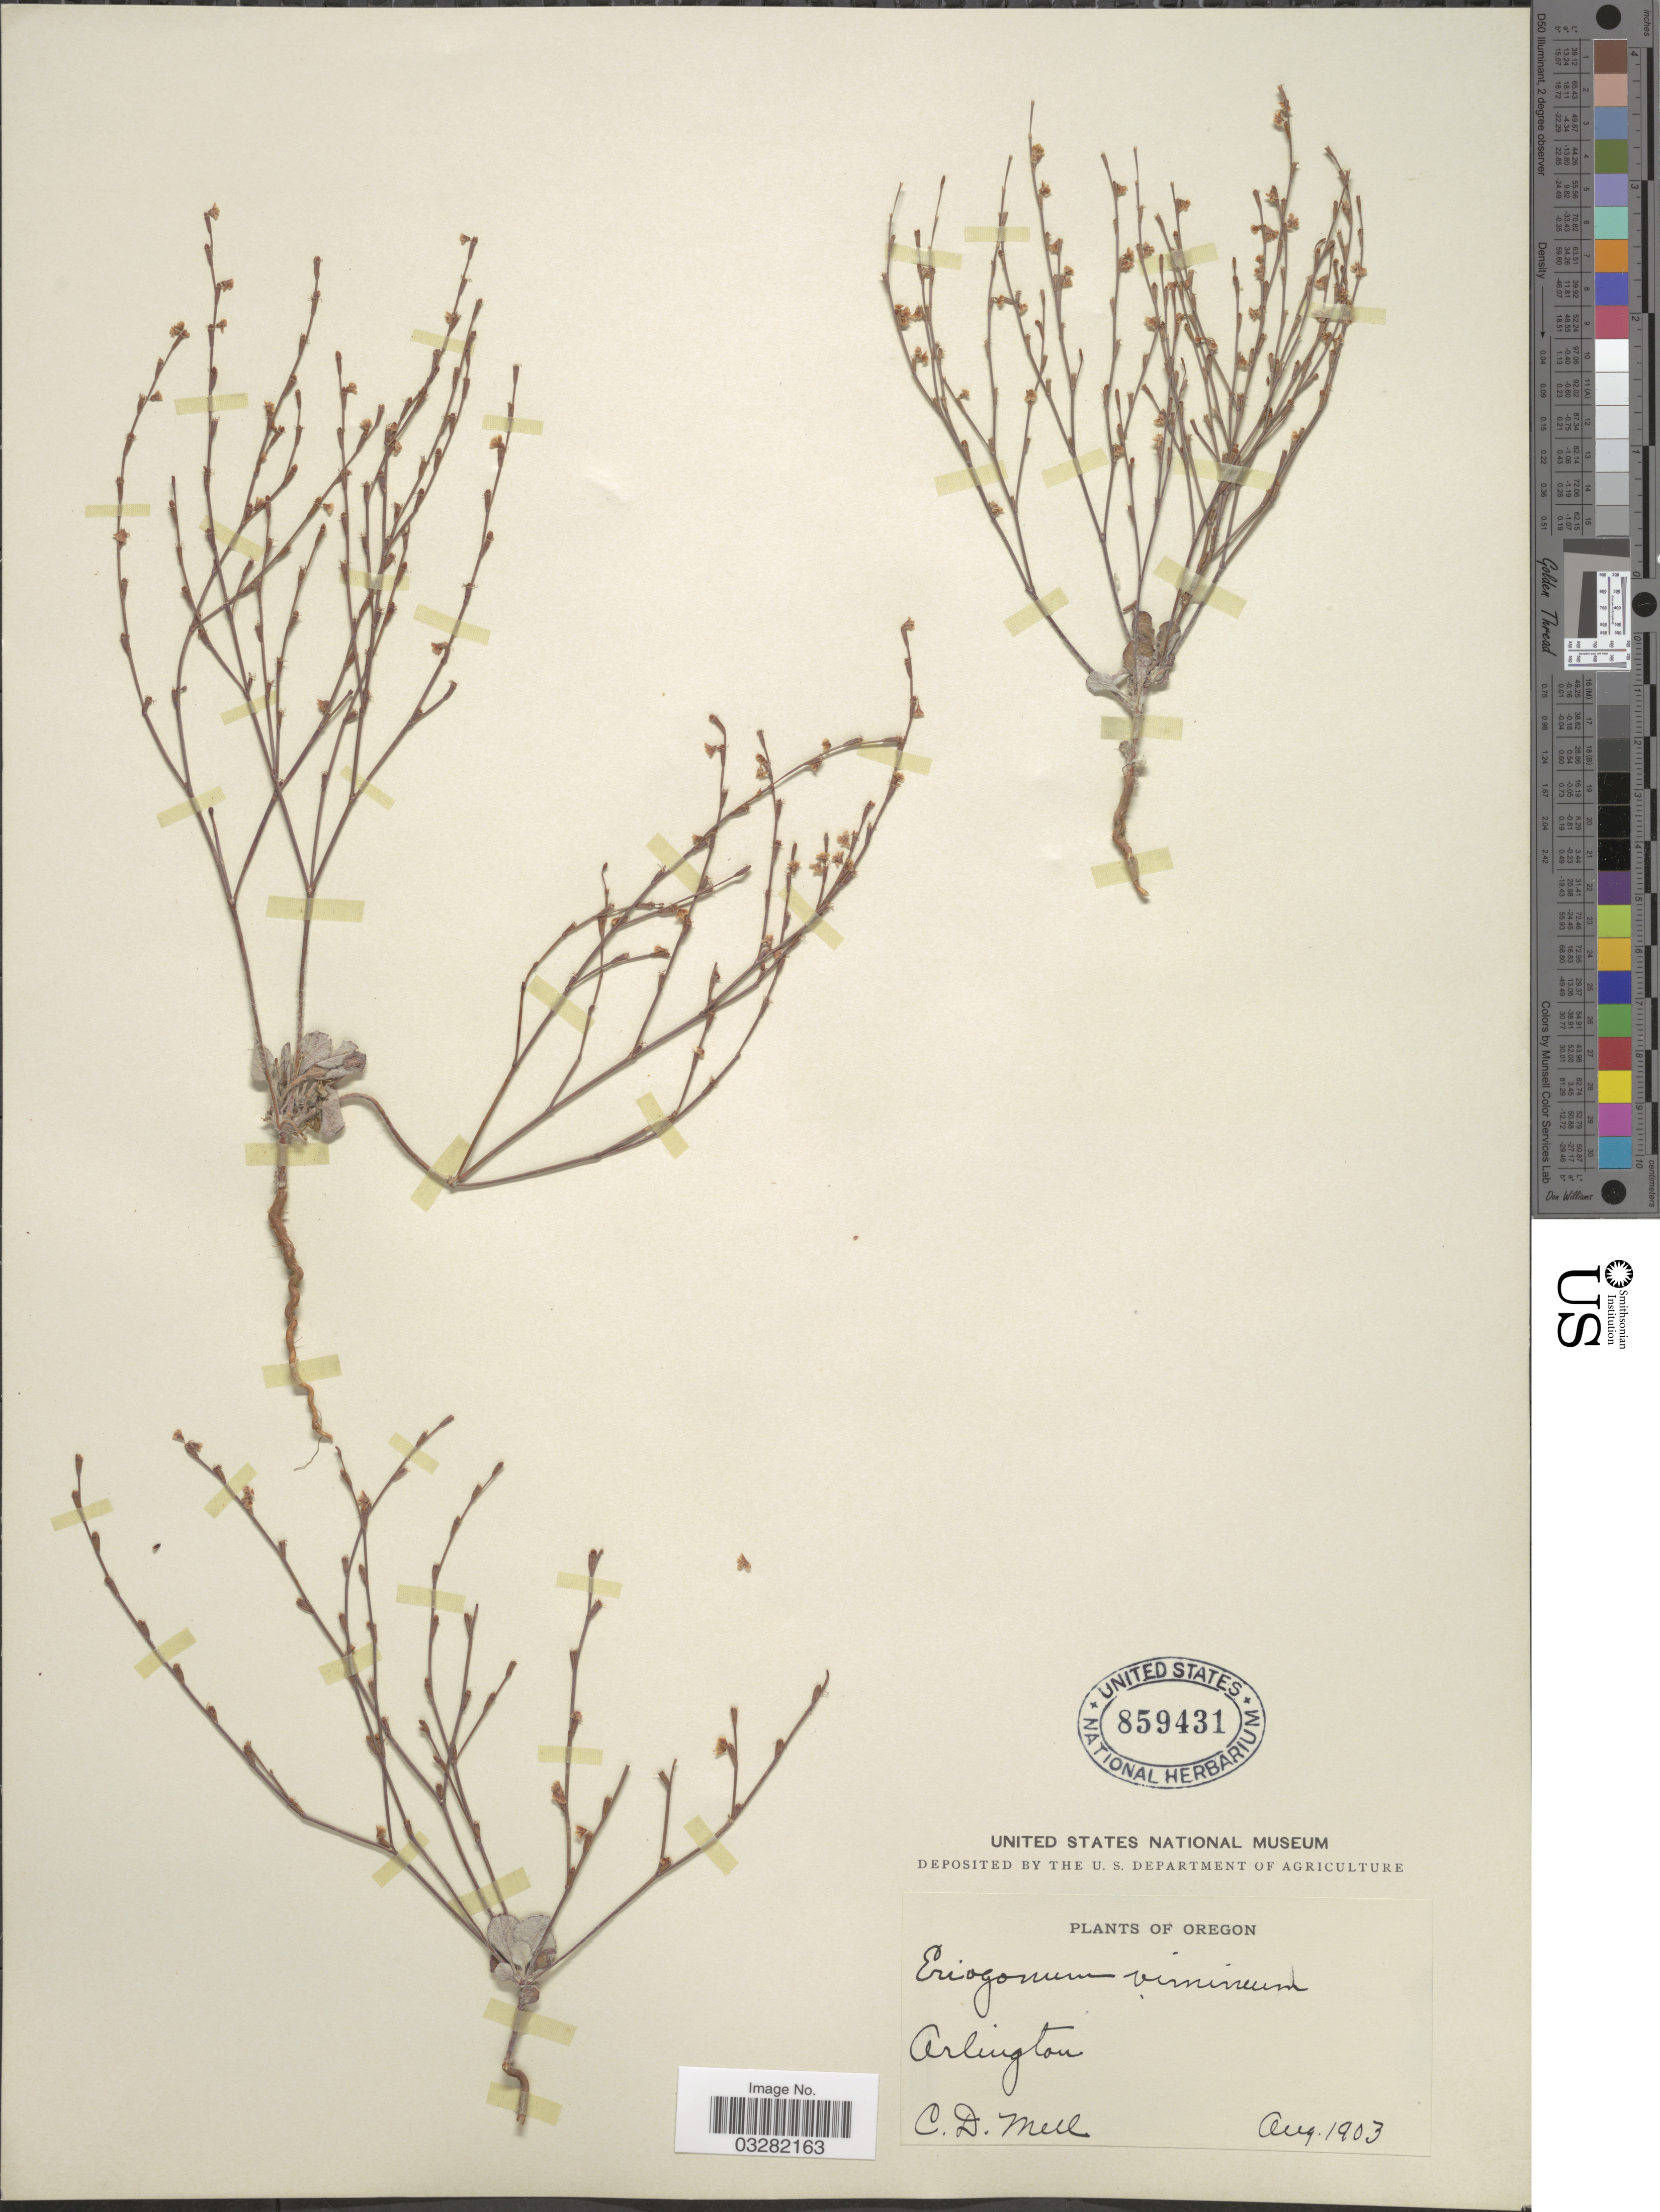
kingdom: Plantae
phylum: Tracheophyta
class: Magnoliopsida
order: Caryophyllales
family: Polygonaceae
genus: Eriogonum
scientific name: Eriogonum vimineum var. vimineum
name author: Douglas ex Benth.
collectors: C. D. Mell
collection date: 1903-08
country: United States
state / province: Oregon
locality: Arlington.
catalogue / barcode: US 859431